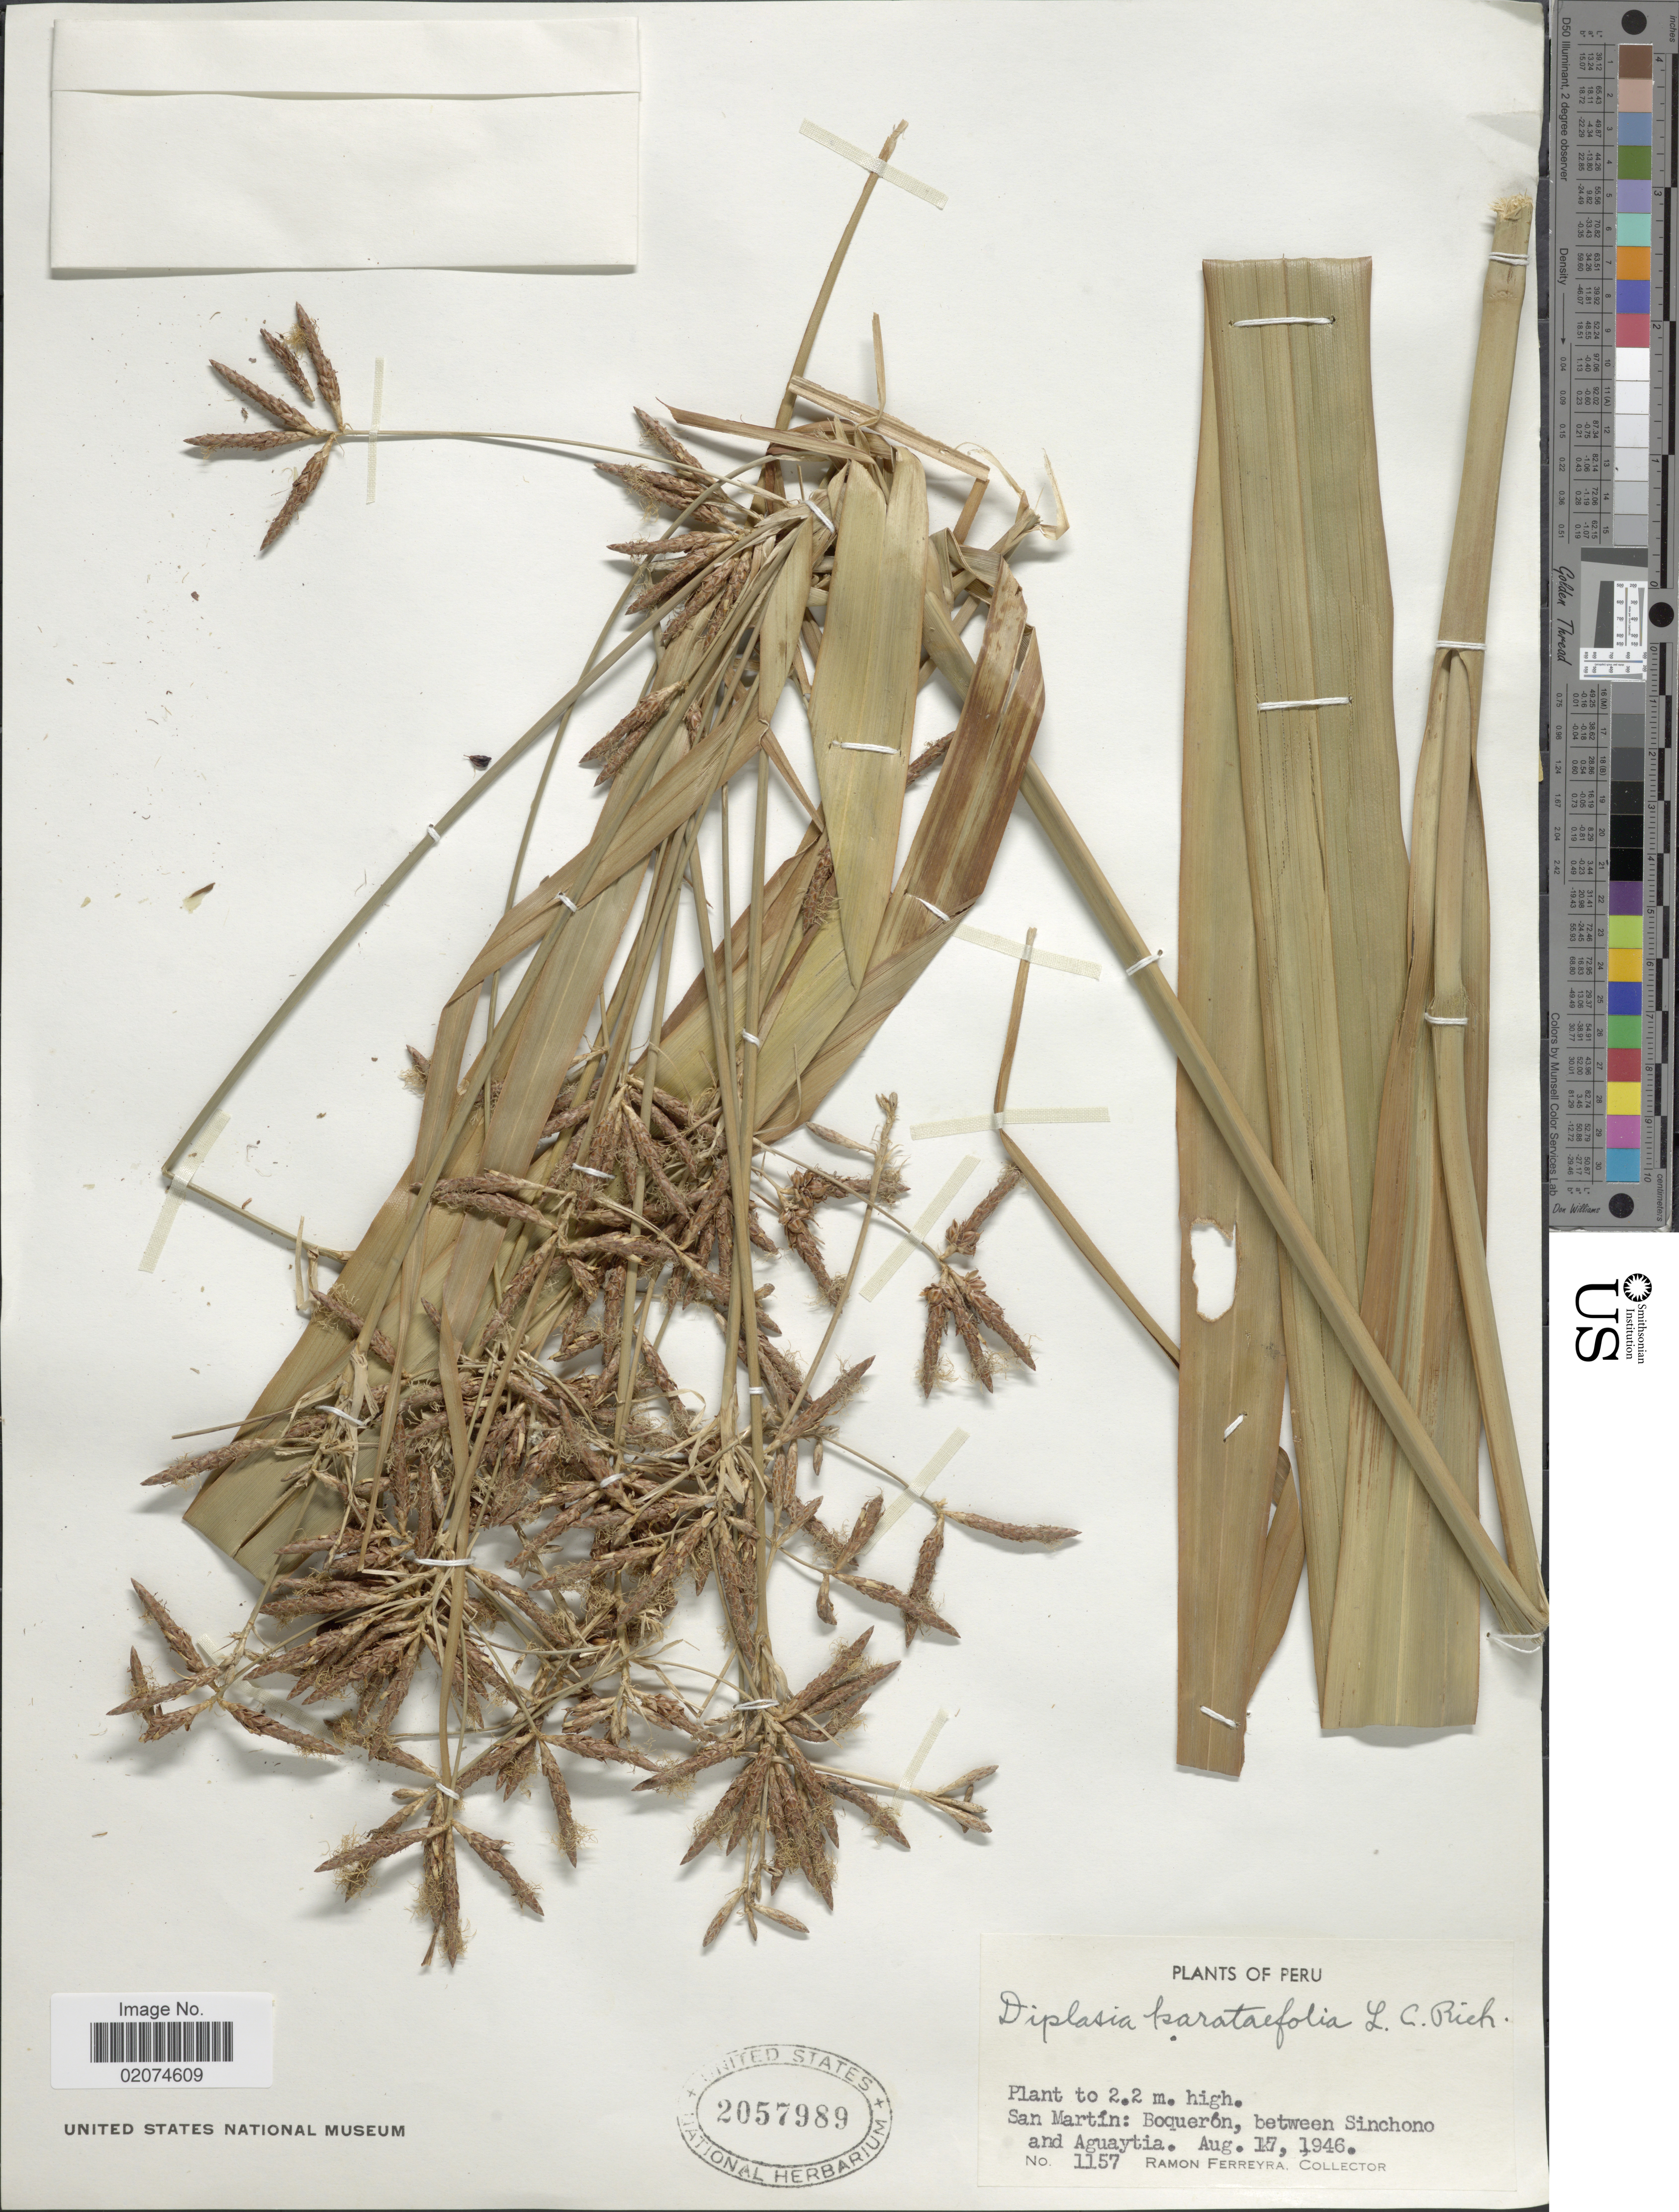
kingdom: Plantae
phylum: Tracheophyta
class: Liliopsida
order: Poales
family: Cyperaceae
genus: Diplasia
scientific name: Diplasia karatifolia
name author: Rich.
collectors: R. A. Ferreyra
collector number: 1157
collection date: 1946-08-17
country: Peru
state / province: San Martín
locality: San Martin: Boqueron, between Sinchono and Aguaytia.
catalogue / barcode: US 2057989